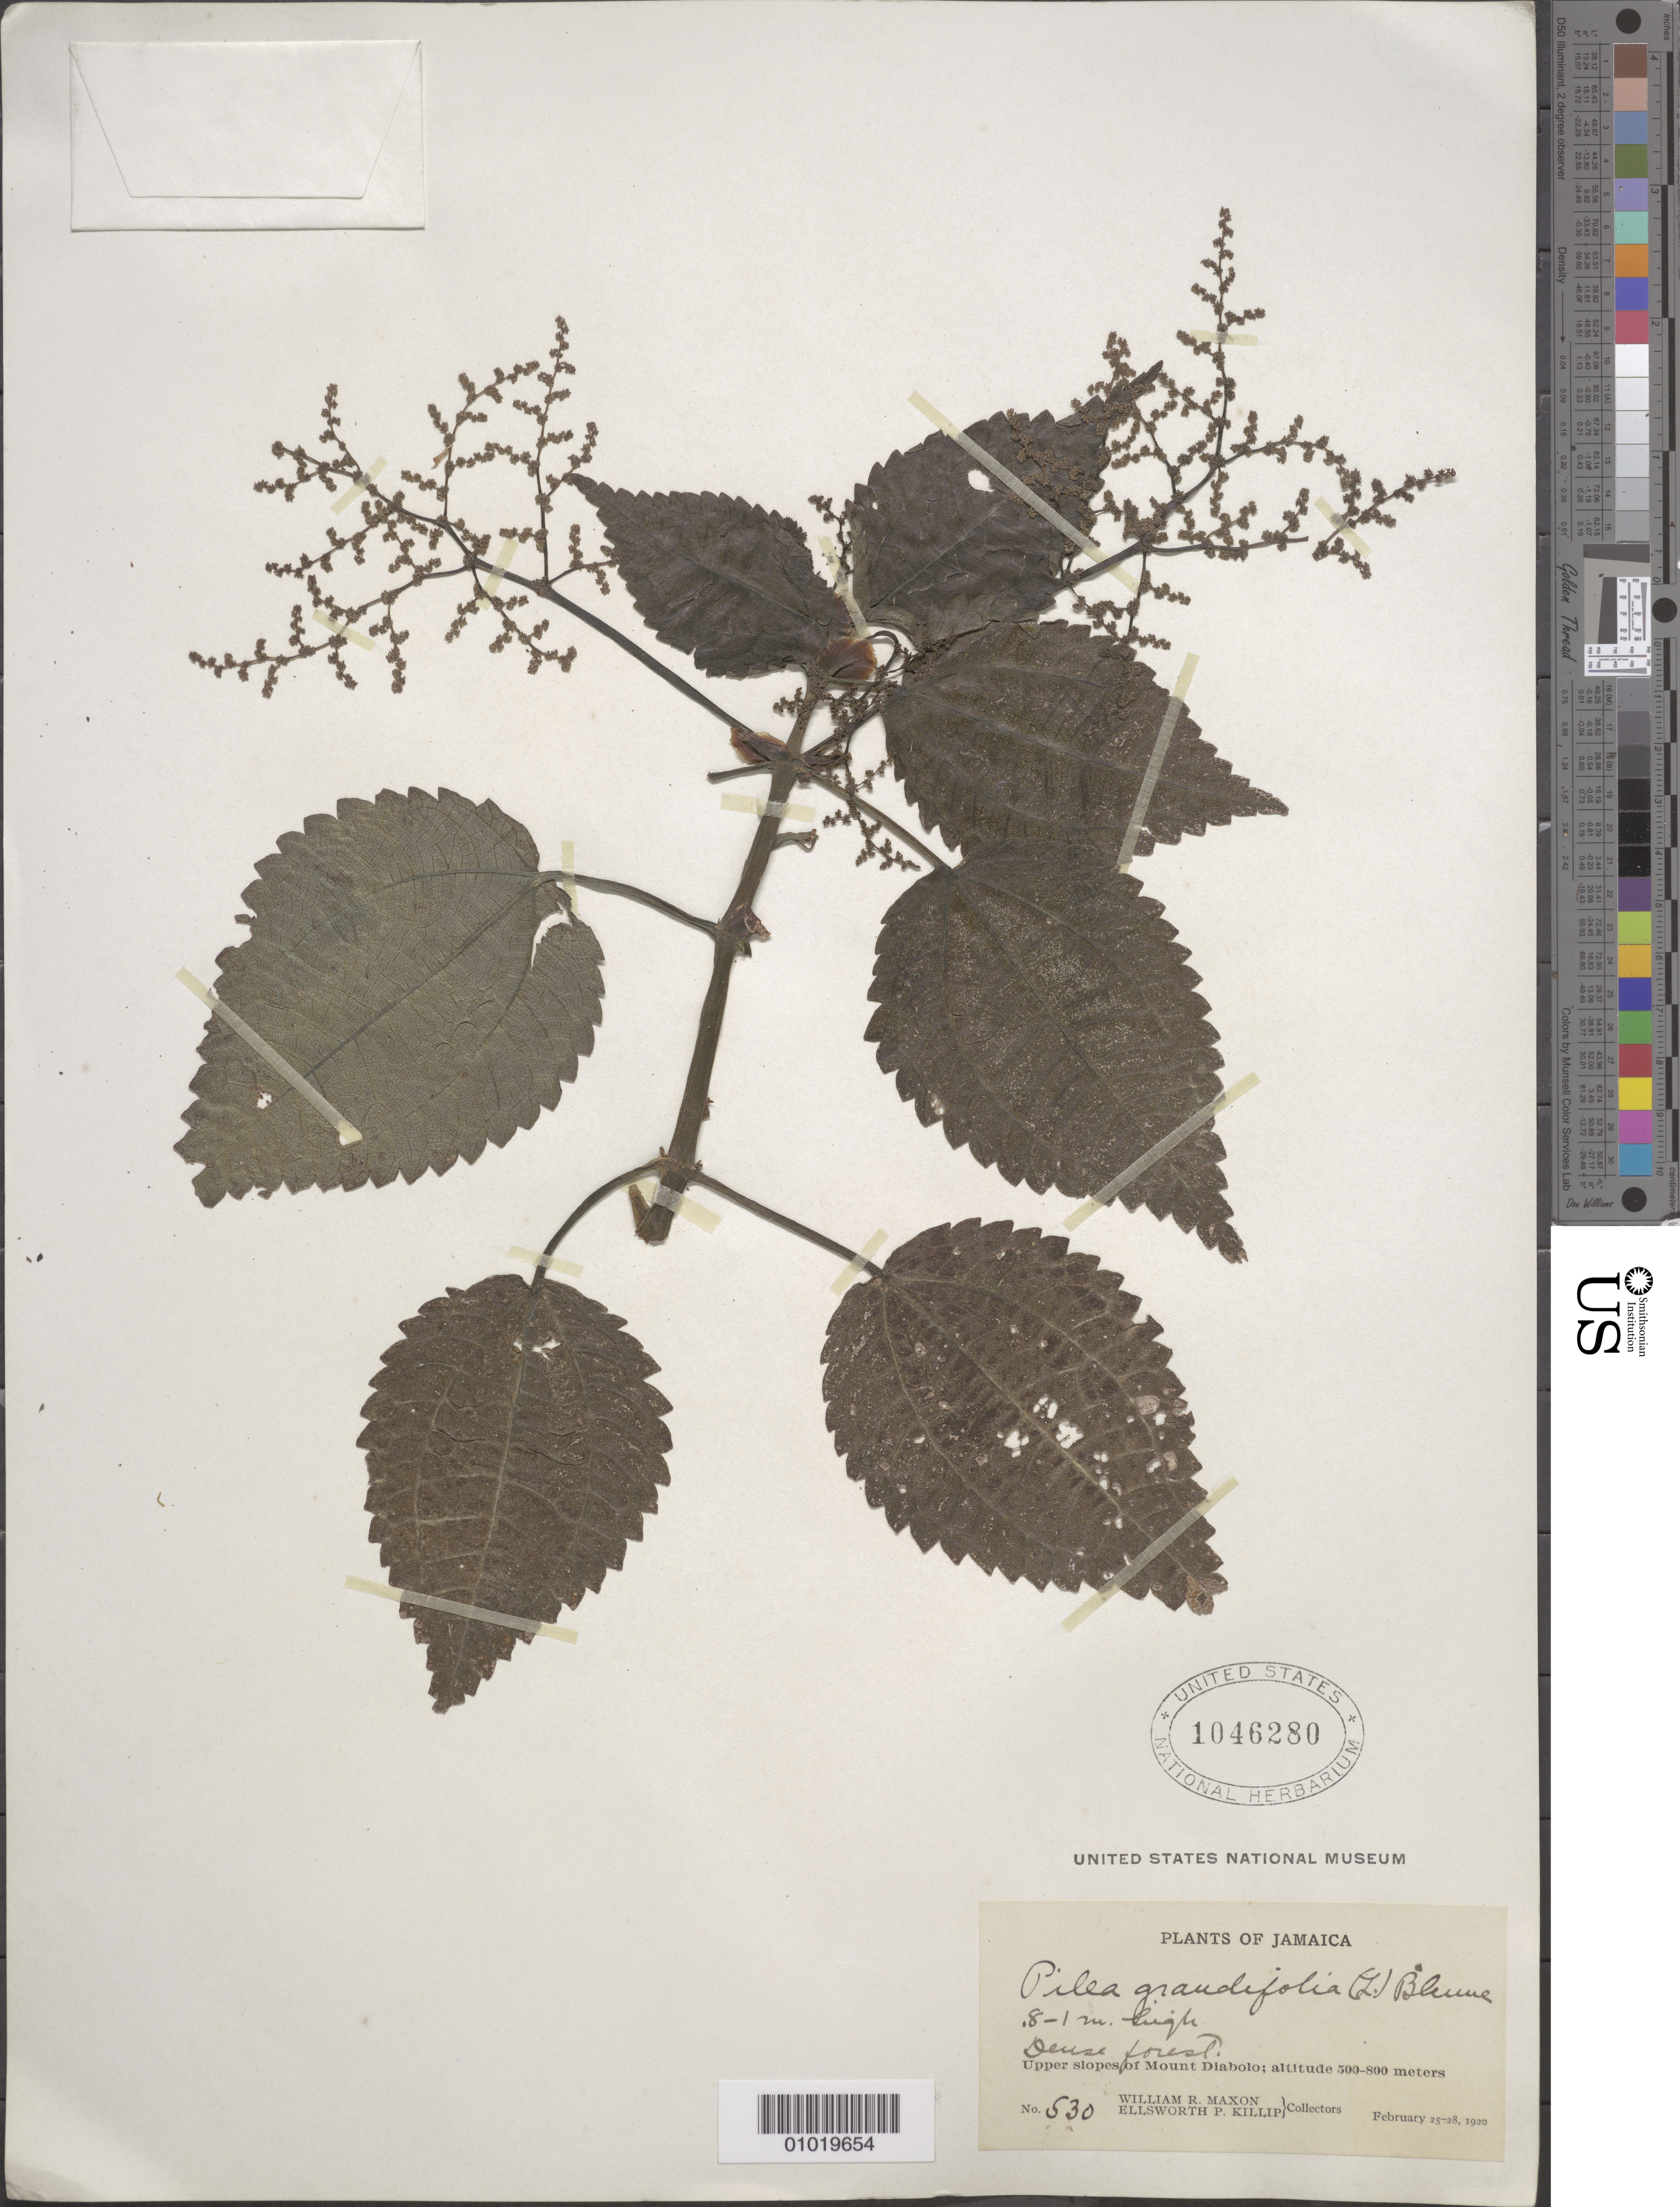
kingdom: Plantae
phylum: Tracheophyta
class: Magnoliopsida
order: Rosales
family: Urticaceae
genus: Pilea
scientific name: Pilea grandifolia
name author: (L.) Blume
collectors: W. R. Maxon & E. P. Killip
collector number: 530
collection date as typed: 25 Feb 1920 to 28 Feb 1920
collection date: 1920-02-25/1920-02-28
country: Jamaica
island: Jamaica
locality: Upper slopes Mount Diablo (which is on the border of St. Catherine and St. Ann parishes)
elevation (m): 500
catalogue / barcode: US 1046280